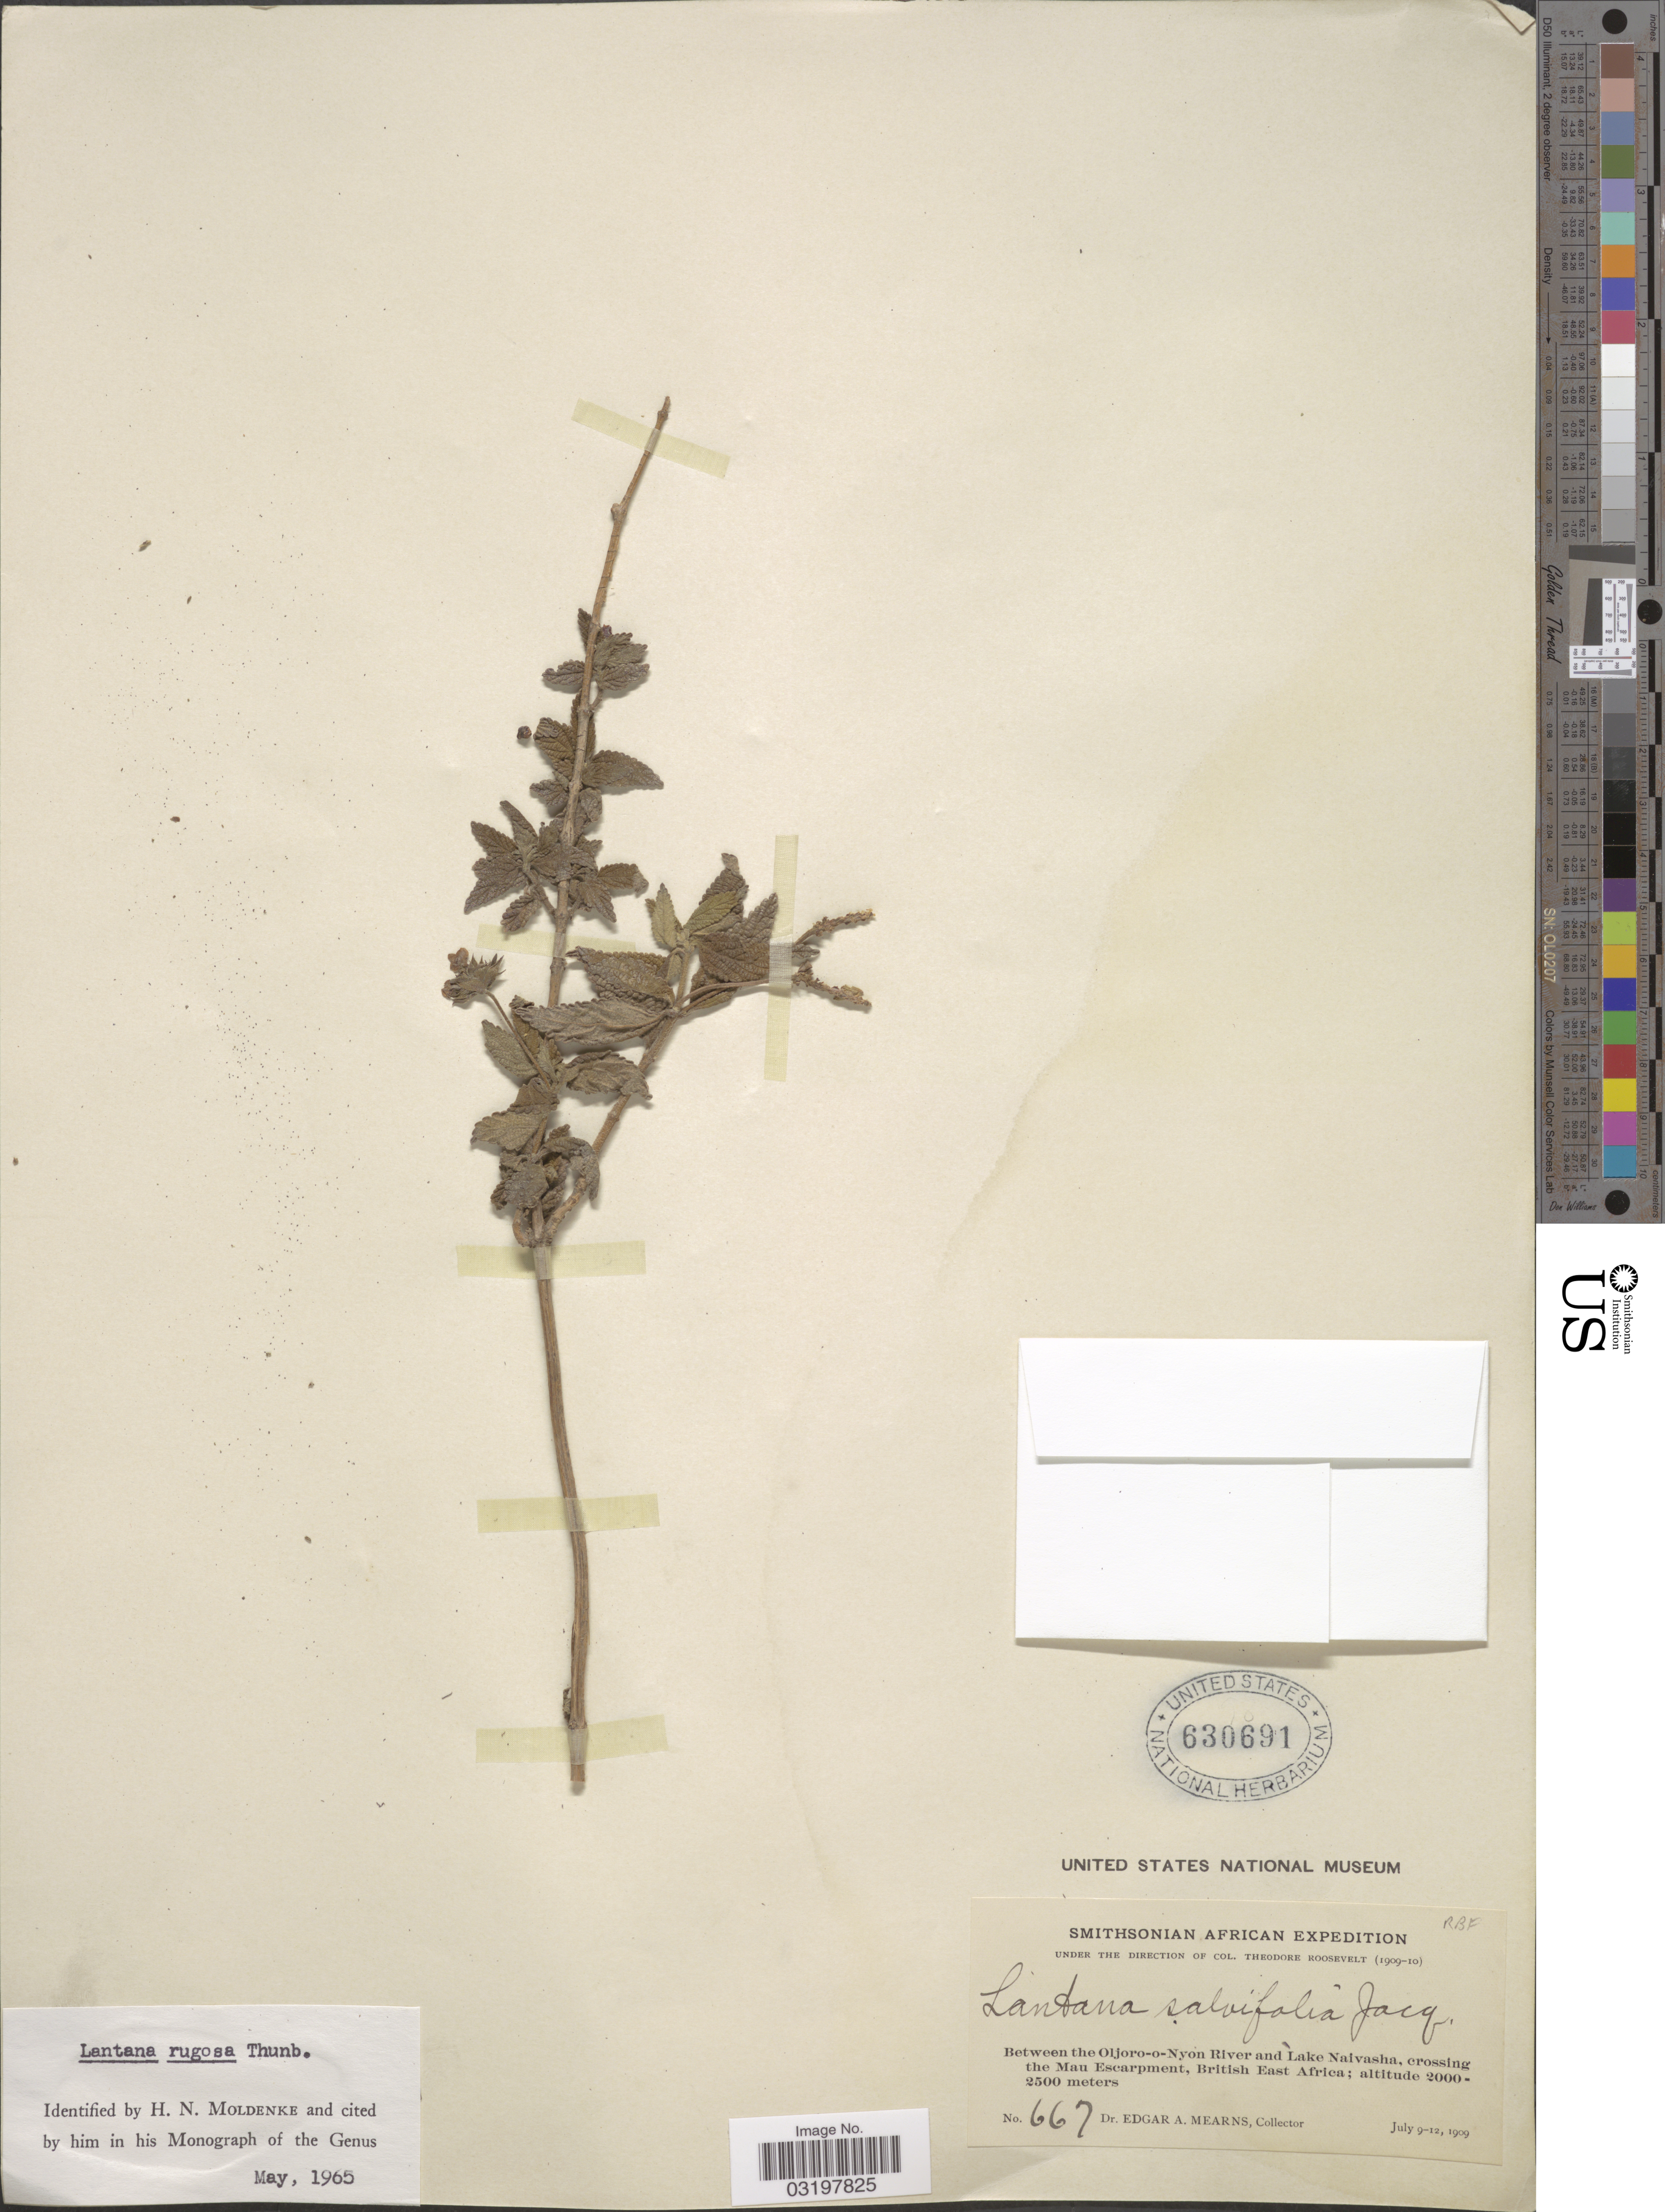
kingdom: Plantae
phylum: Tracheophyta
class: Magnoliopsida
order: Lamiales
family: Verbenaceae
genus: Lantana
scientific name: Lantana rugosa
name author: Thunb.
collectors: E. A. Mearns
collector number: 667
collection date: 1909-07-09/1909-07-12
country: Kenya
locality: Between the Oljoro-o-Nyon River and Lake Naivasha, crossing the Mau Escarpment, British East Africa.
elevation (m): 2000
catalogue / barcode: US 630691